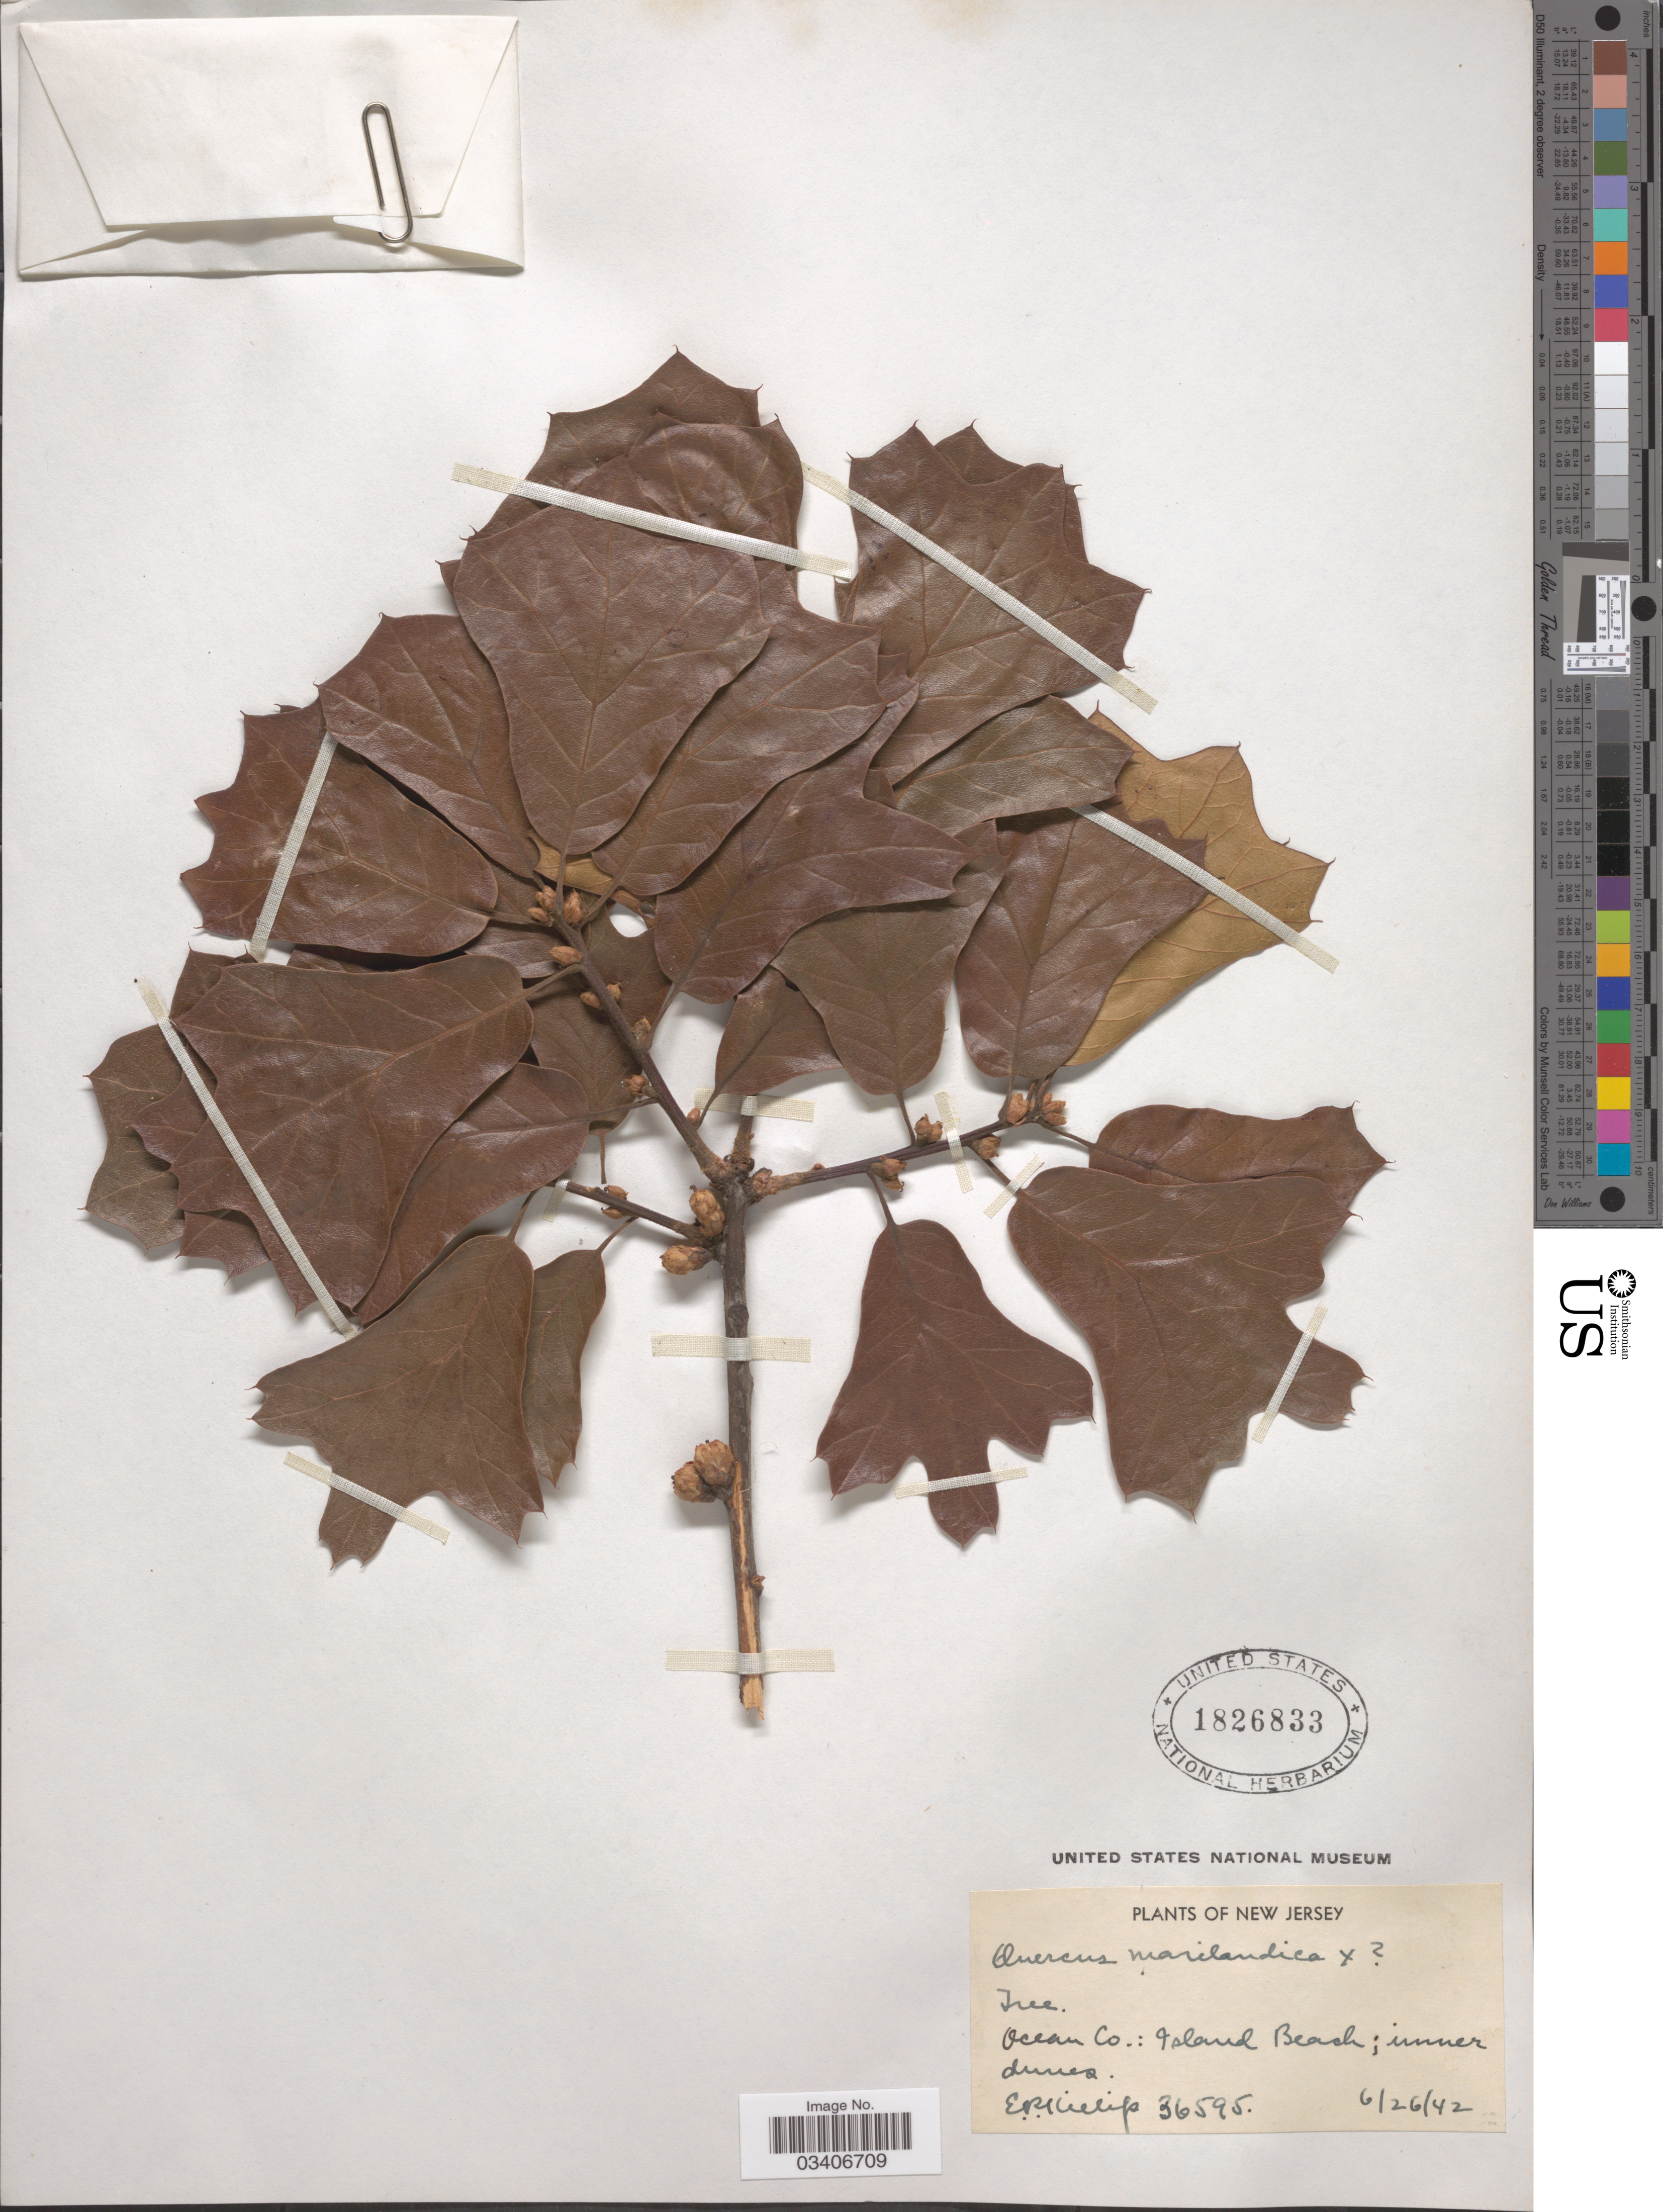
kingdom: Plantae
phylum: Tracheophyta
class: Magnoliopsida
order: Fagales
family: Fagaceae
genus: Quercus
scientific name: Quercus marilandica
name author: (L.) Münchh.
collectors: E. P. Killip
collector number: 36595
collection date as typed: Transcribed d/m/y: 26/6/42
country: United States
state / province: New Jersey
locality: Ocean Co.: Island Beach.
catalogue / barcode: US 1826833